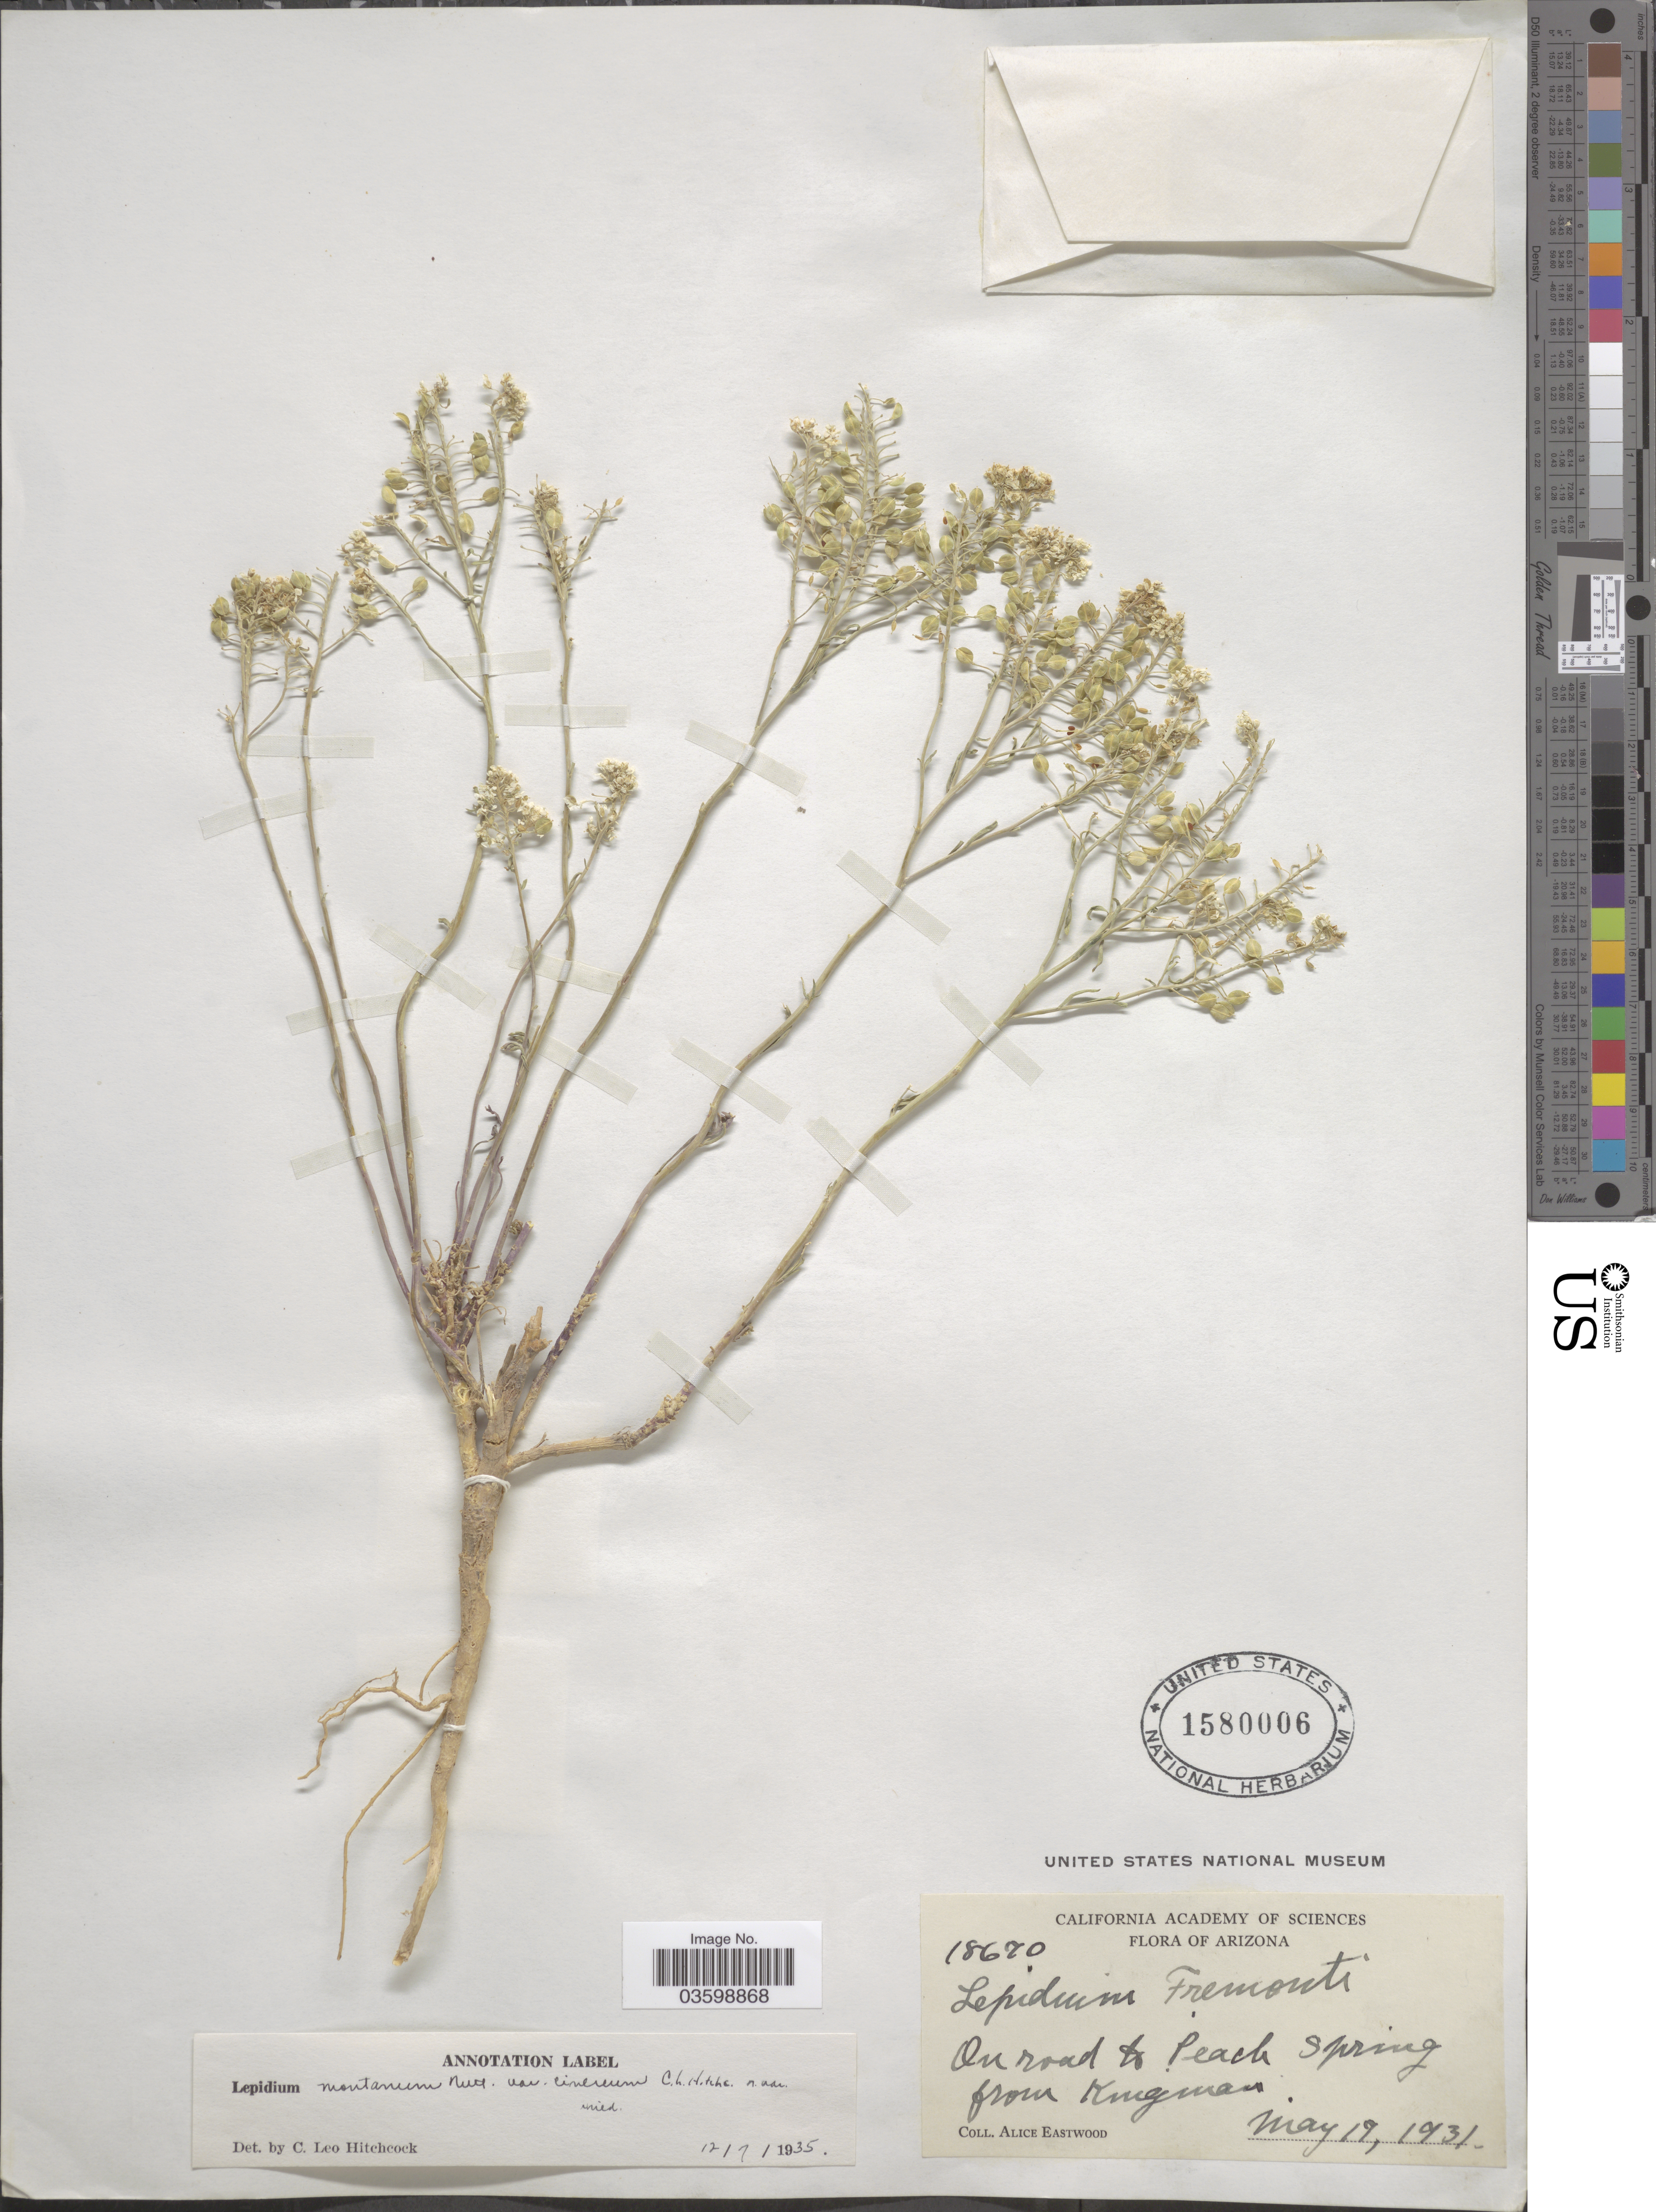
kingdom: Plantae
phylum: Tracheophyta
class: Magnoliopsida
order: Brassicales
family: Brassicaceae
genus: Lepidium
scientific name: Lepidium montanum f. cinereum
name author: C.L. Hitchc.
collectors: A. Eastwood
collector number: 18670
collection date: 1931-05-19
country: United States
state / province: Arizona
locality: On road to Peach Spring from Kingman.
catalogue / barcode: US 1580006